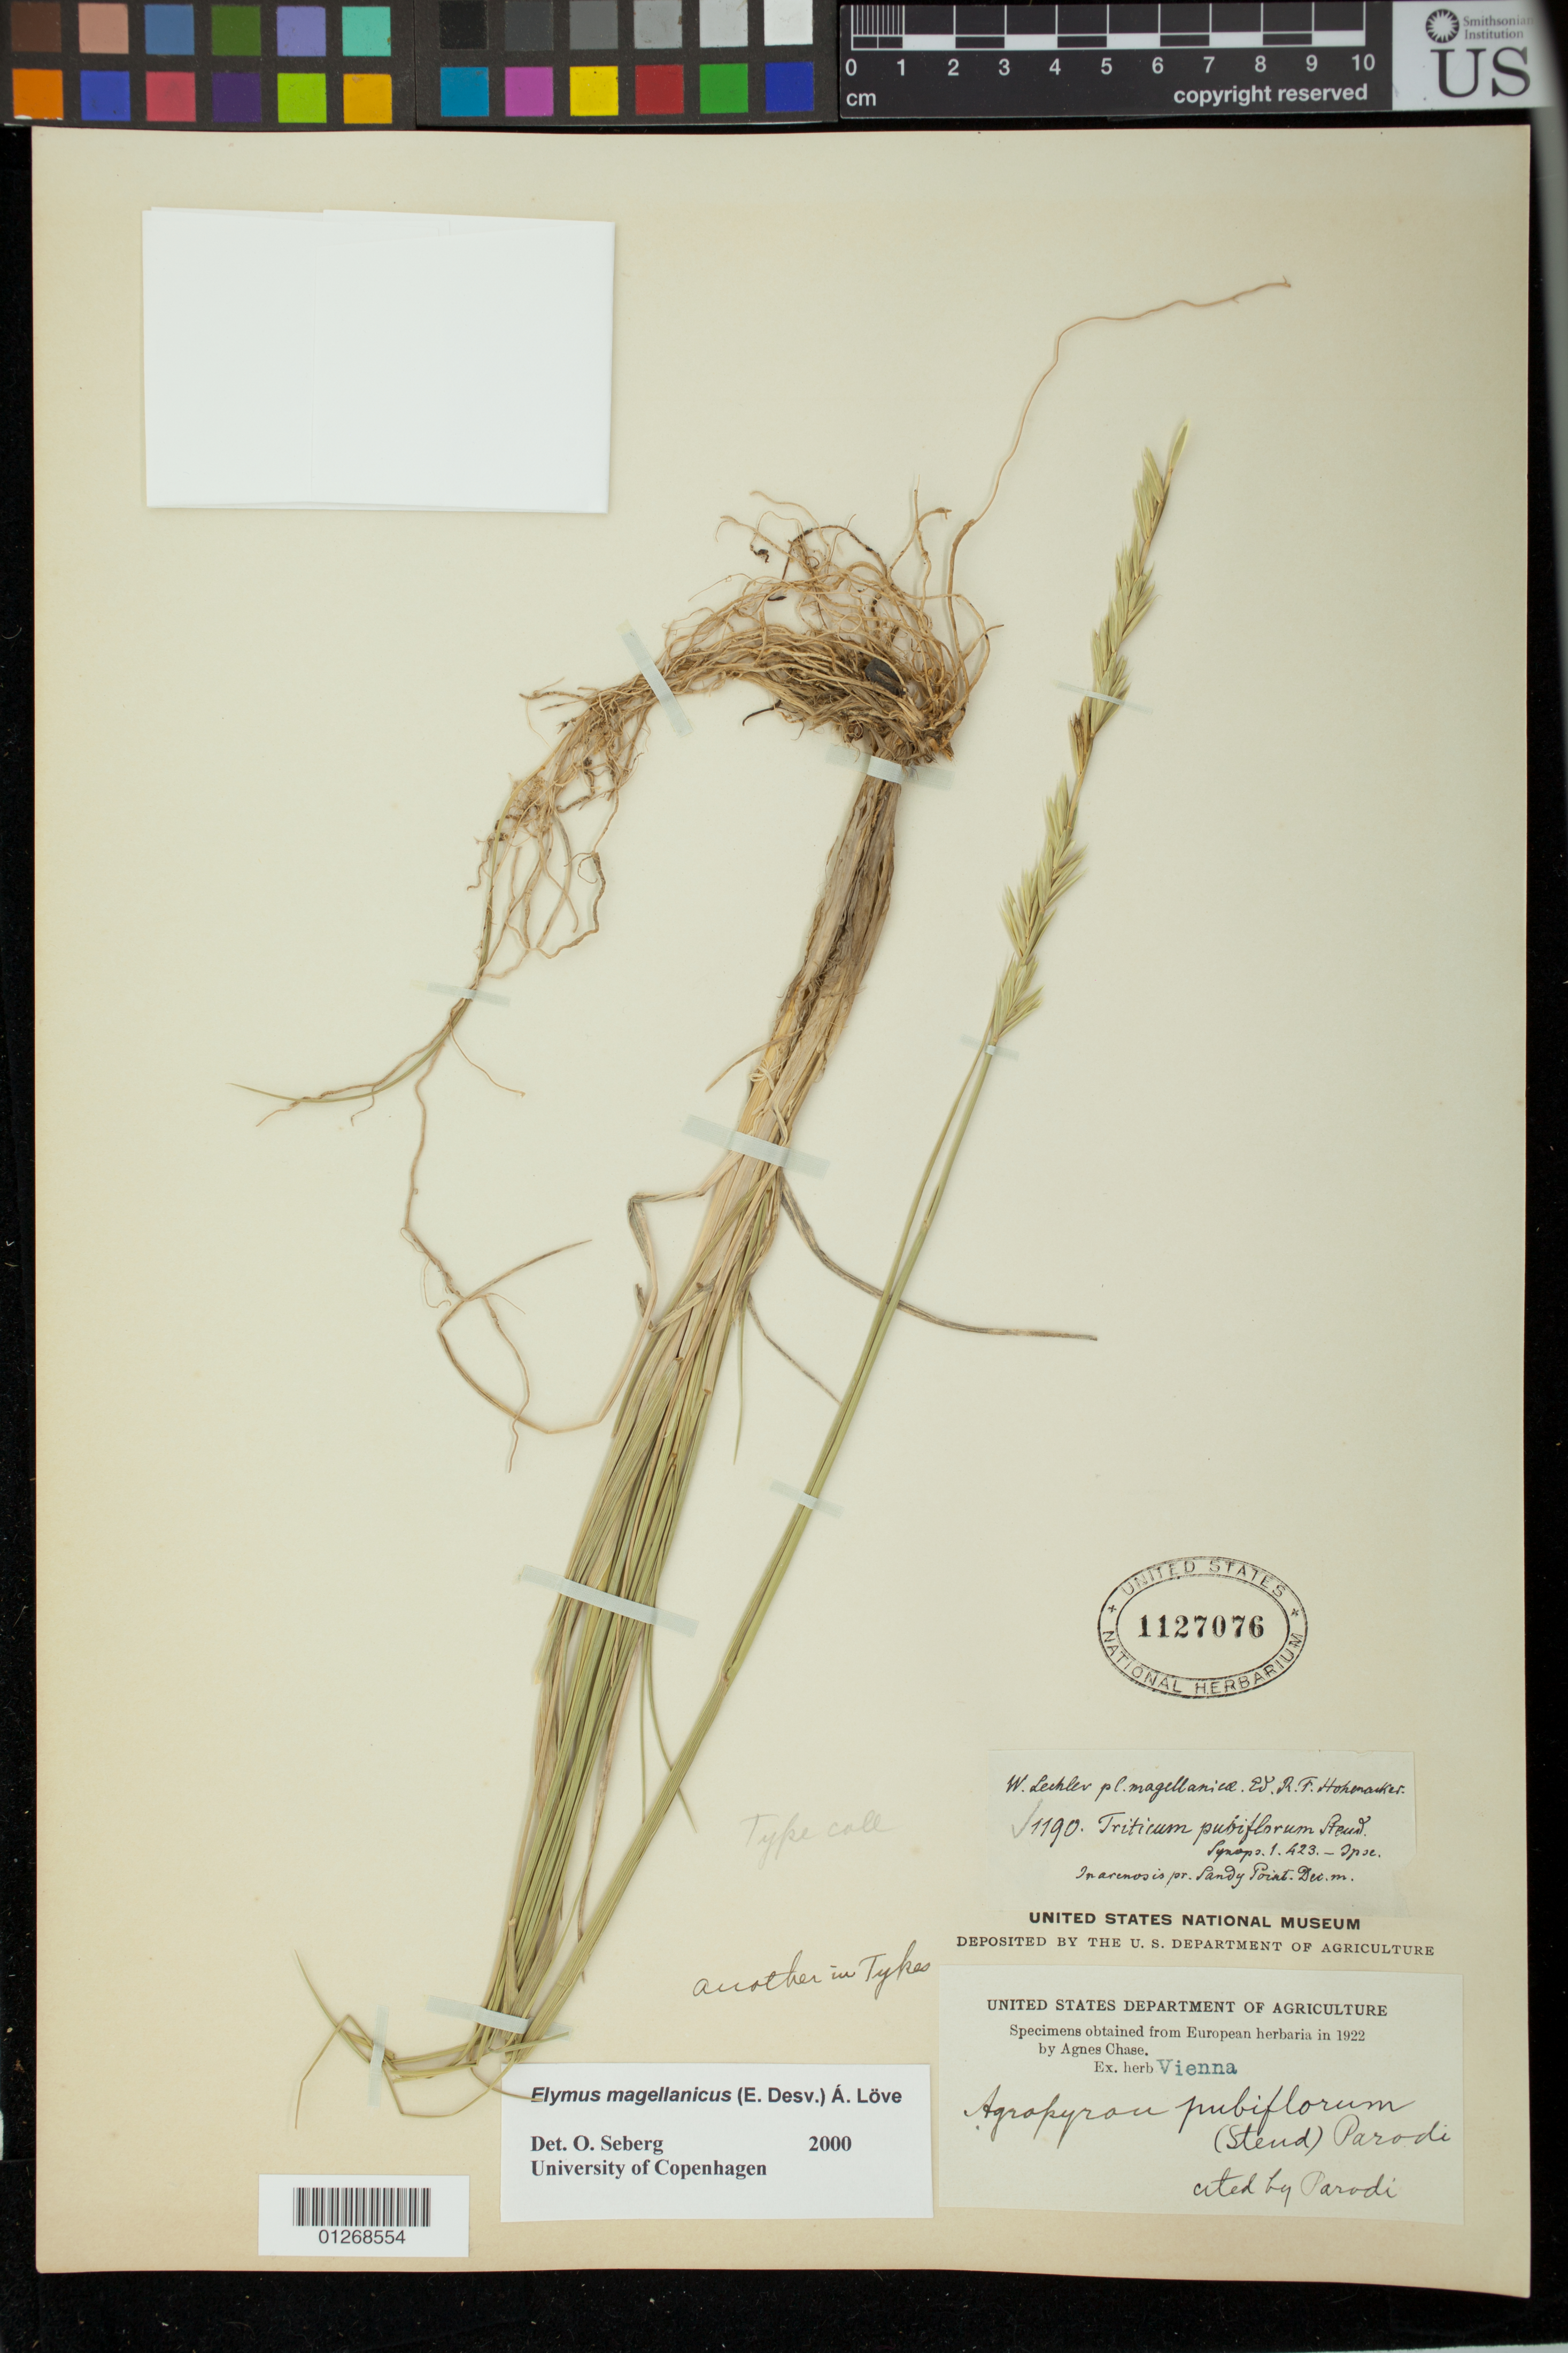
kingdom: Plantae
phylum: Tracheophyta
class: Liliopsida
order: Poales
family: Poaceae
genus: Triticum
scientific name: Triticum pubiflorum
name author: Steud.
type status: Isolectotype; Type Collection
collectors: W. Lechler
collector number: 1190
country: Chile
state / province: Magallanes y de la Antártica Chilena (XII)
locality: Sandy Point.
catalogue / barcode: US 1127076